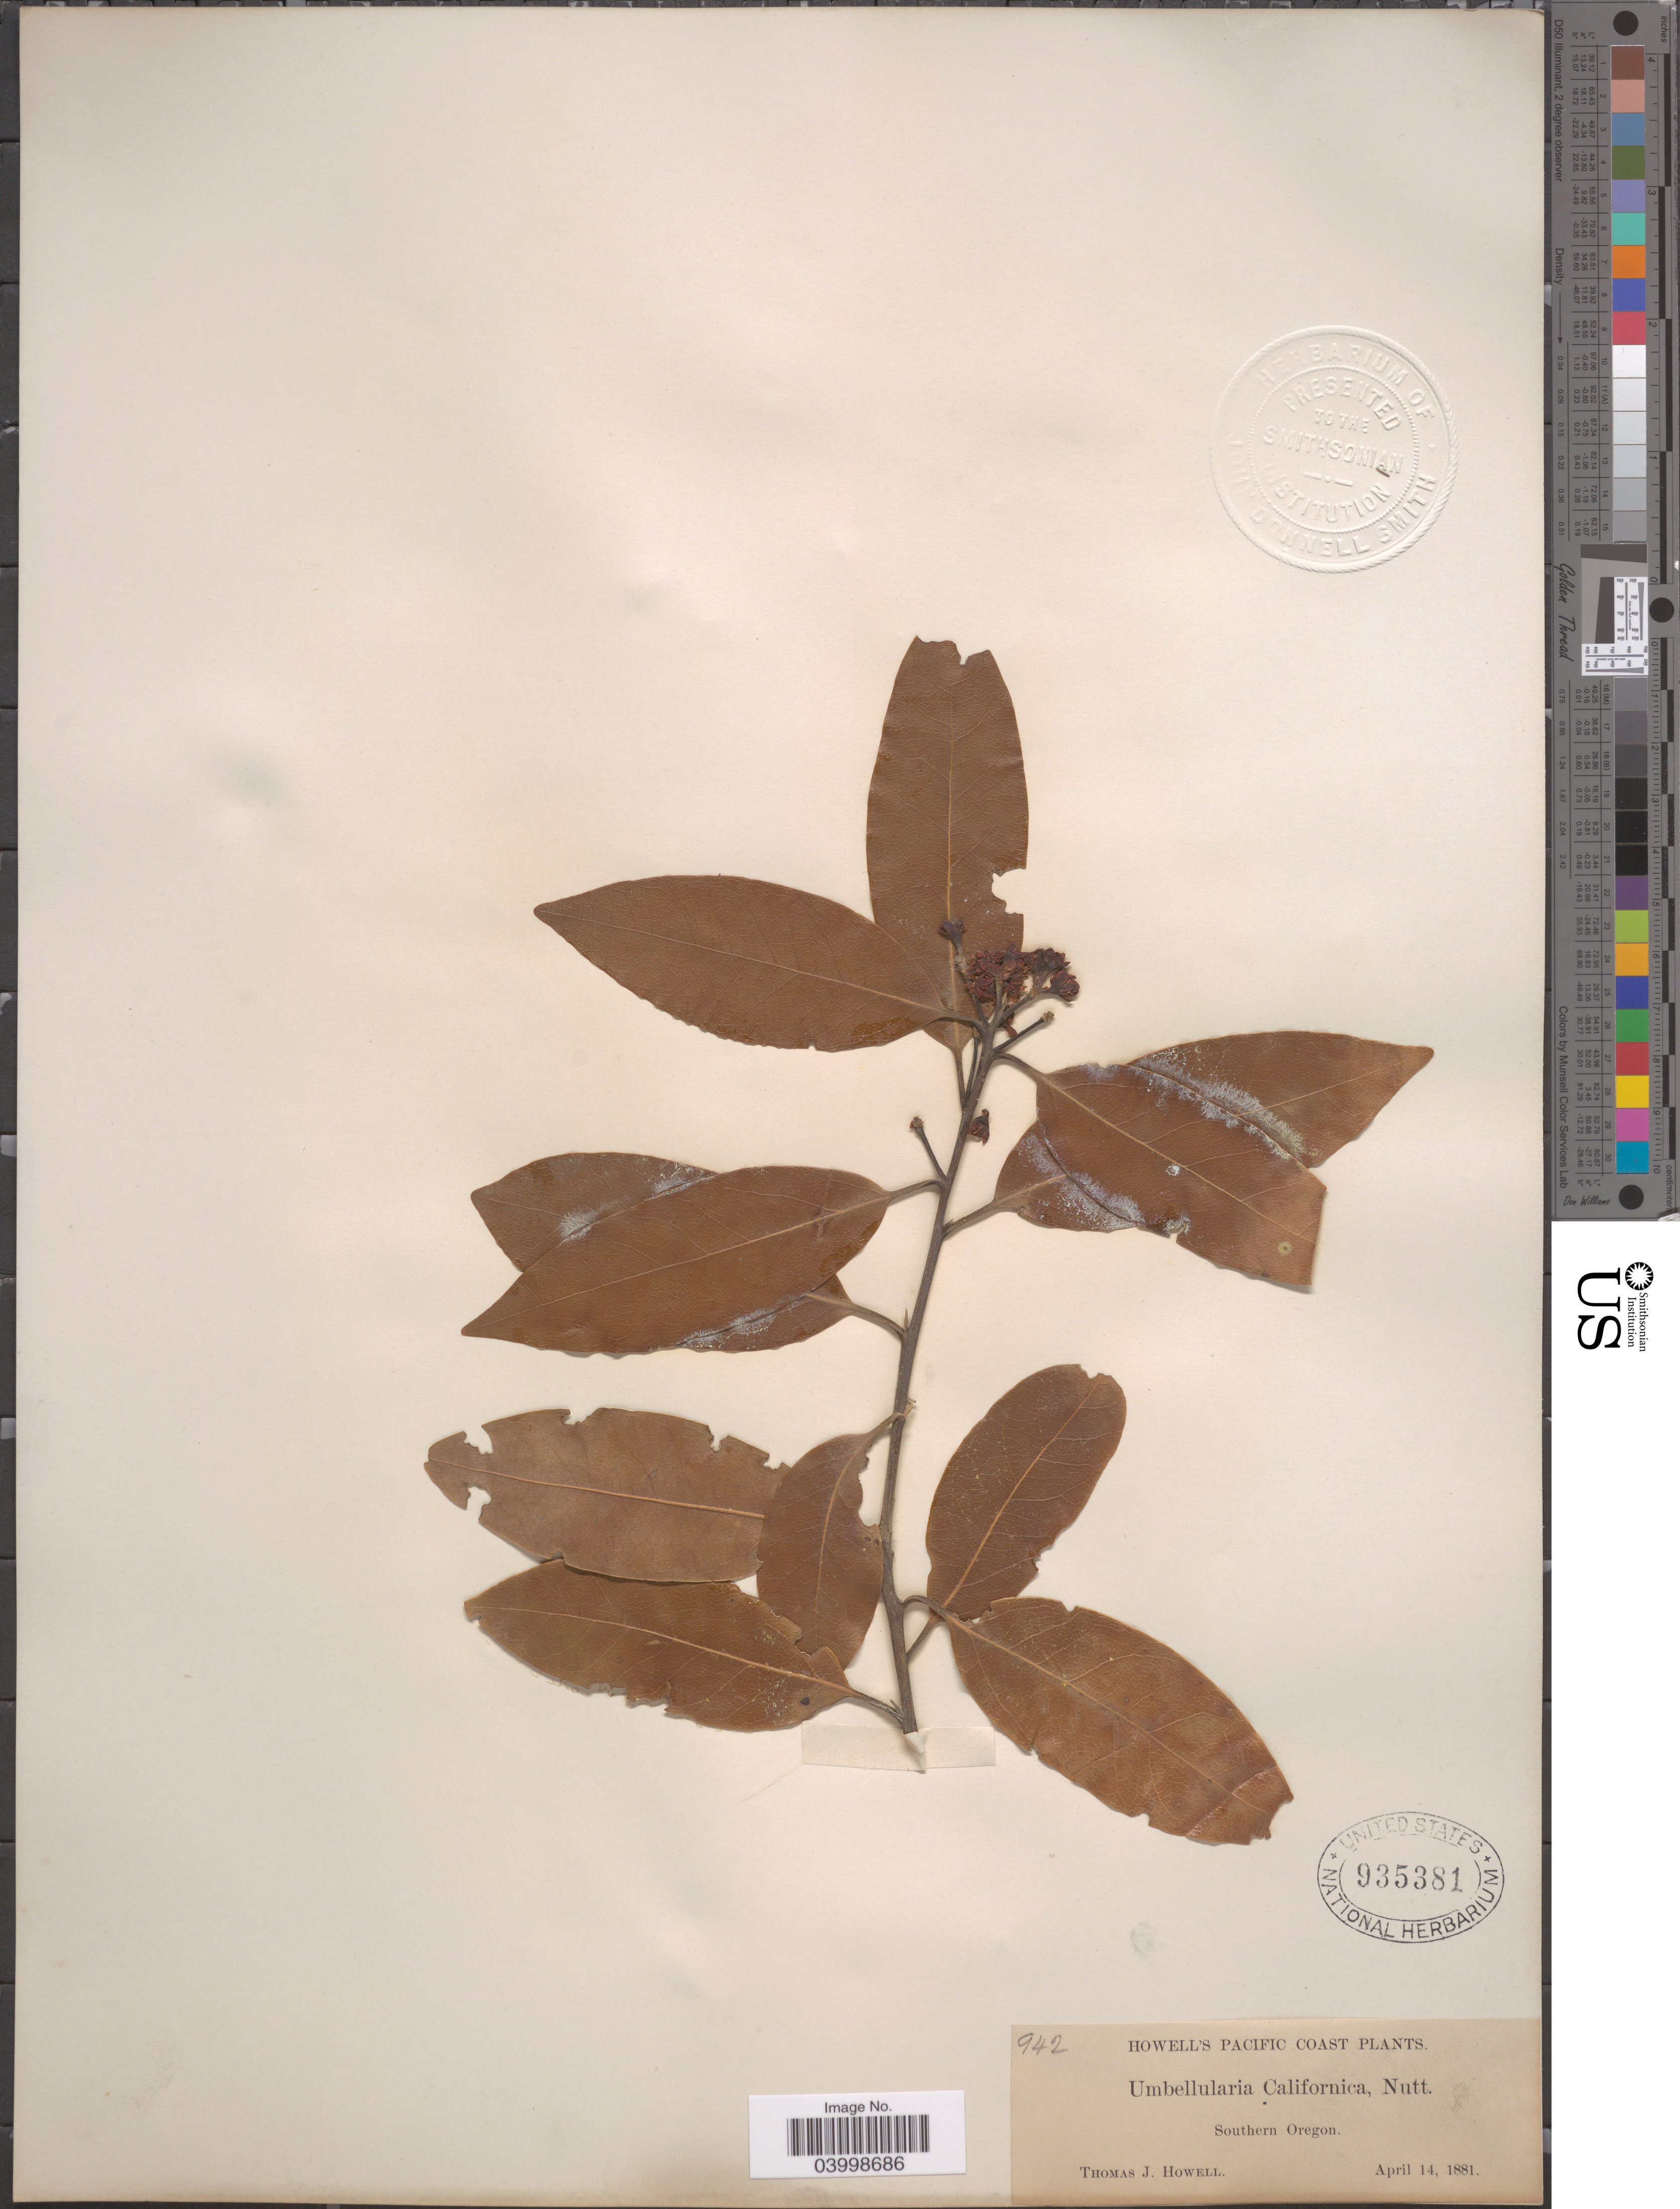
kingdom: Plantae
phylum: Tracheophyta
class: Magnoliopsida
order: Laurales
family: Lauraceae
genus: Umbellularia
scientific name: Umbellularia californica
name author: (Hook. & Arn.) Nutt.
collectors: T. J. Howell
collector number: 942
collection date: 1881-04-14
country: United States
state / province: Oregon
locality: Southern Oregon.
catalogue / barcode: US 935381